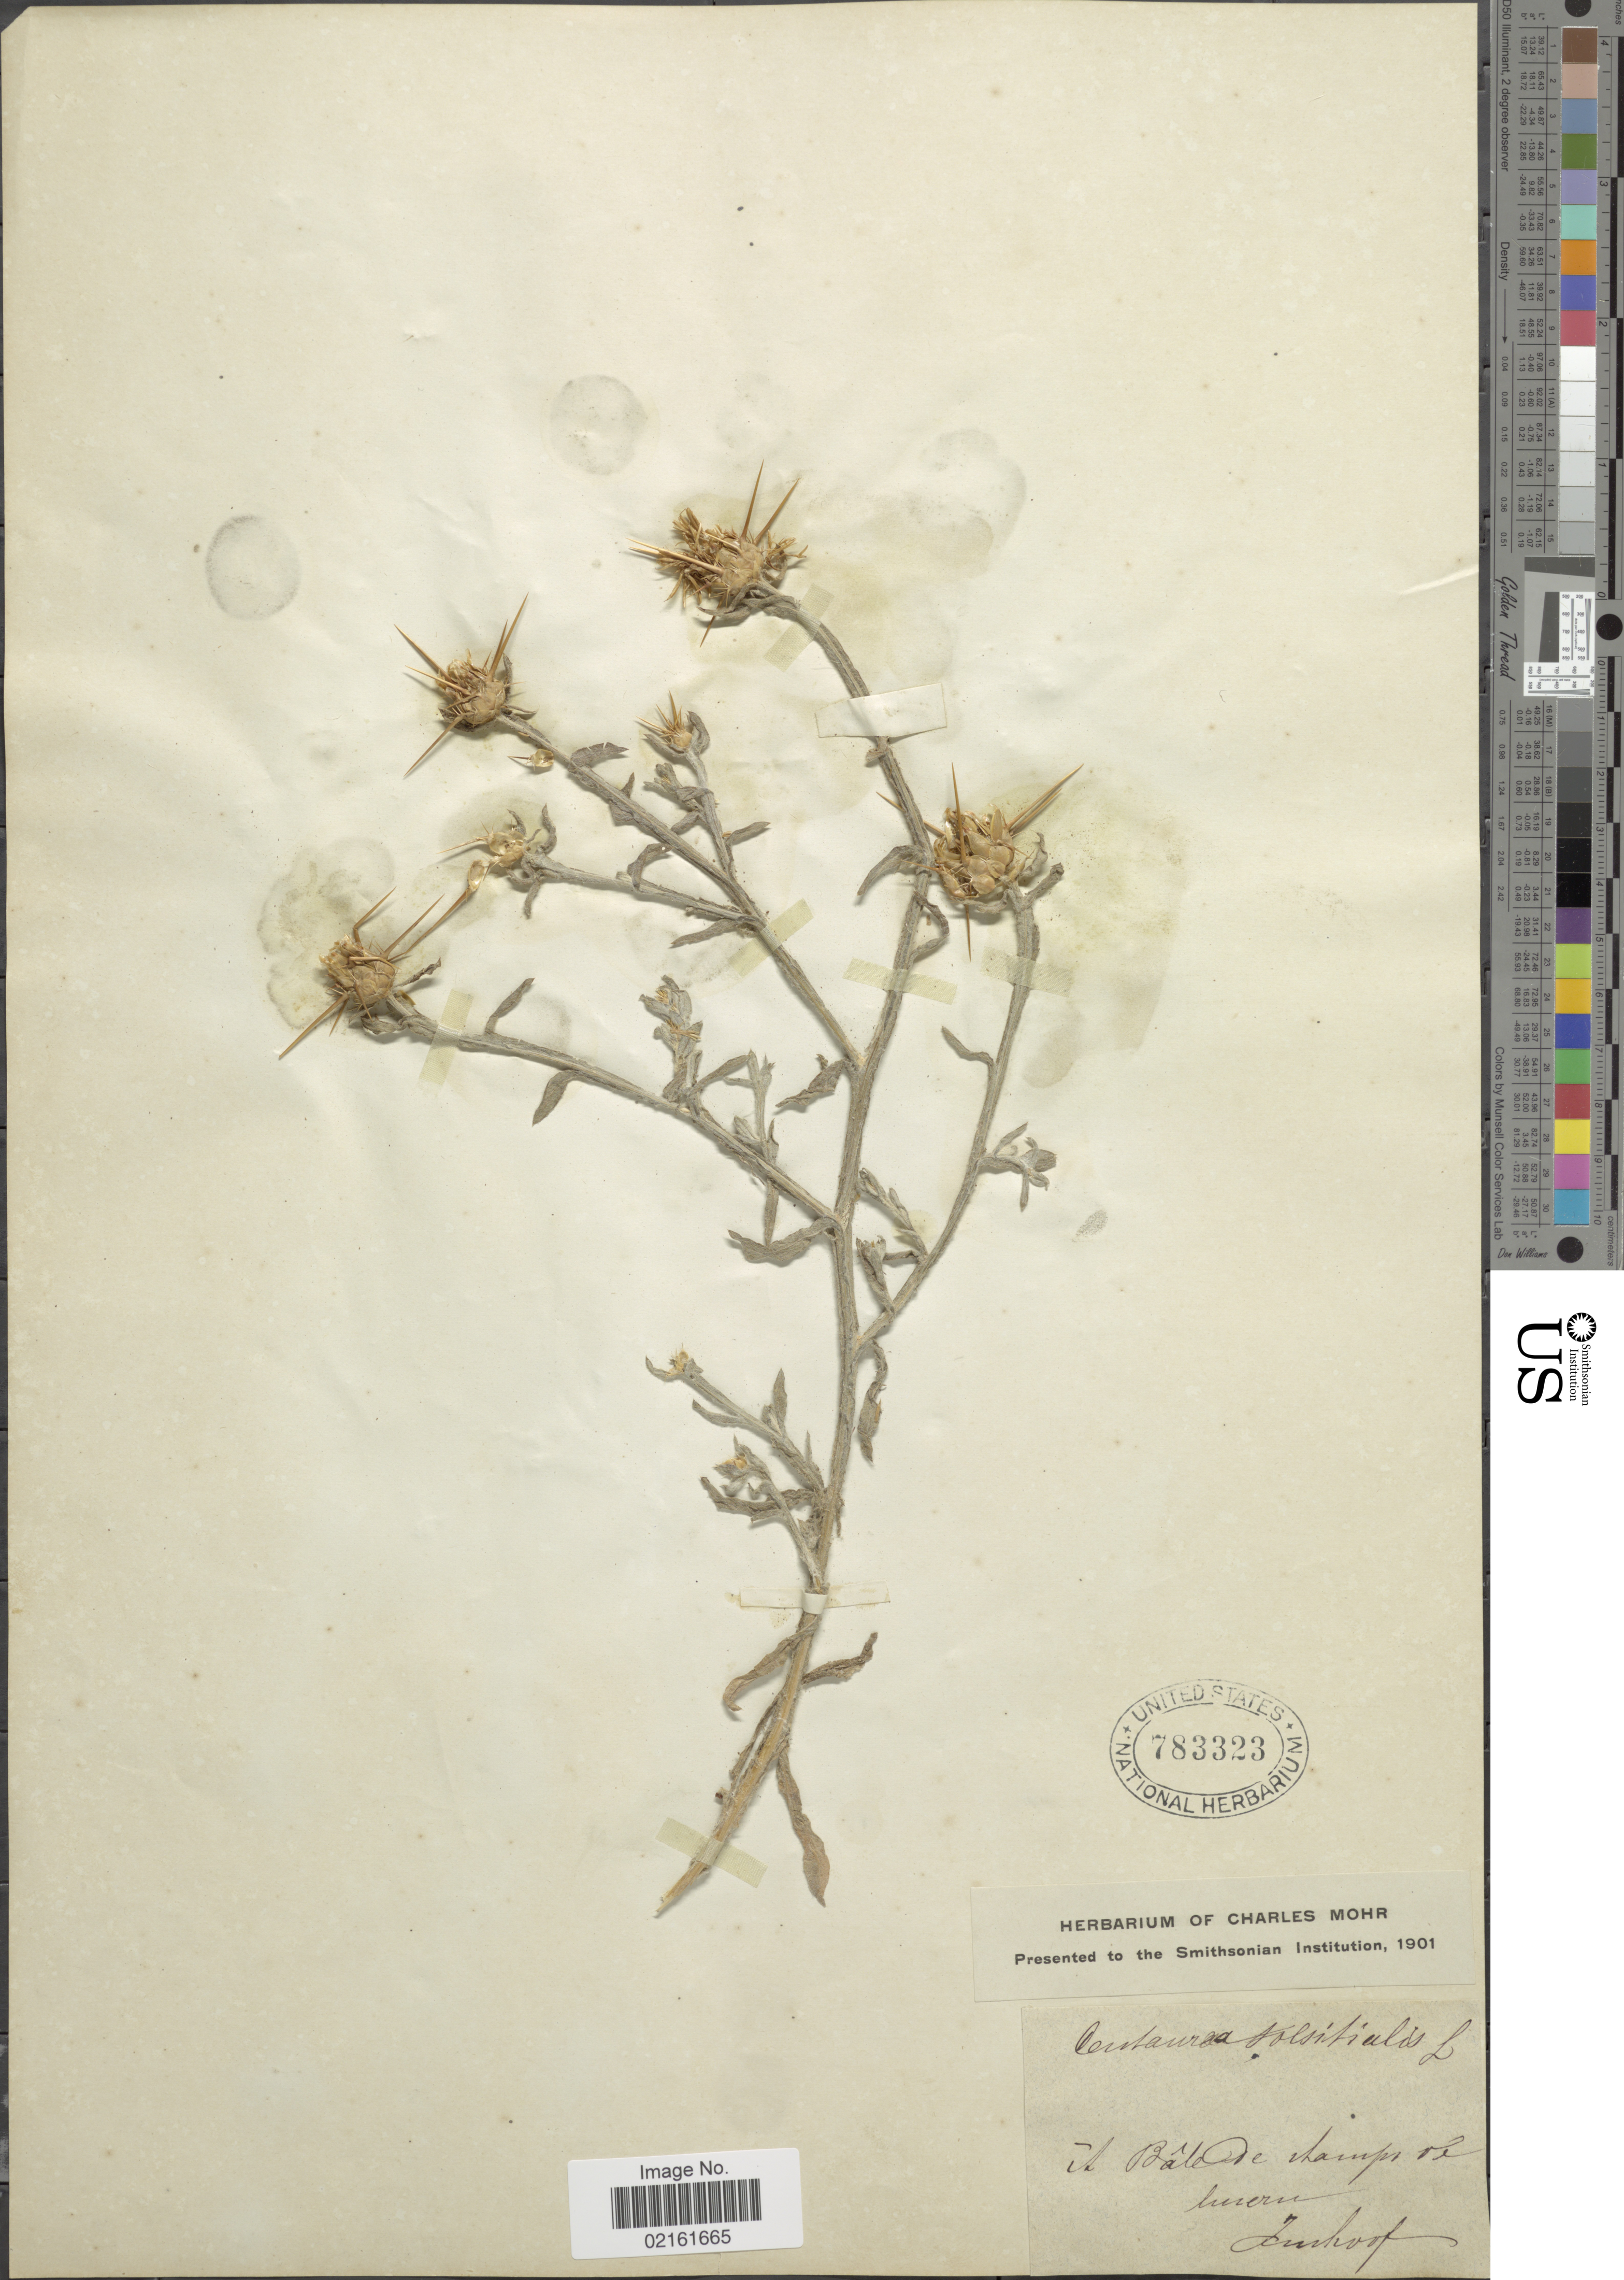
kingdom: Plantae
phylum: Tracheophyta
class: Magnoliopsida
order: Asterales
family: Asteraceae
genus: Centaurea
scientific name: Centaurea solstitialis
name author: L.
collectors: Imhoof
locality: It Bale De champs de luneru [interpreted]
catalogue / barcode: US 783323